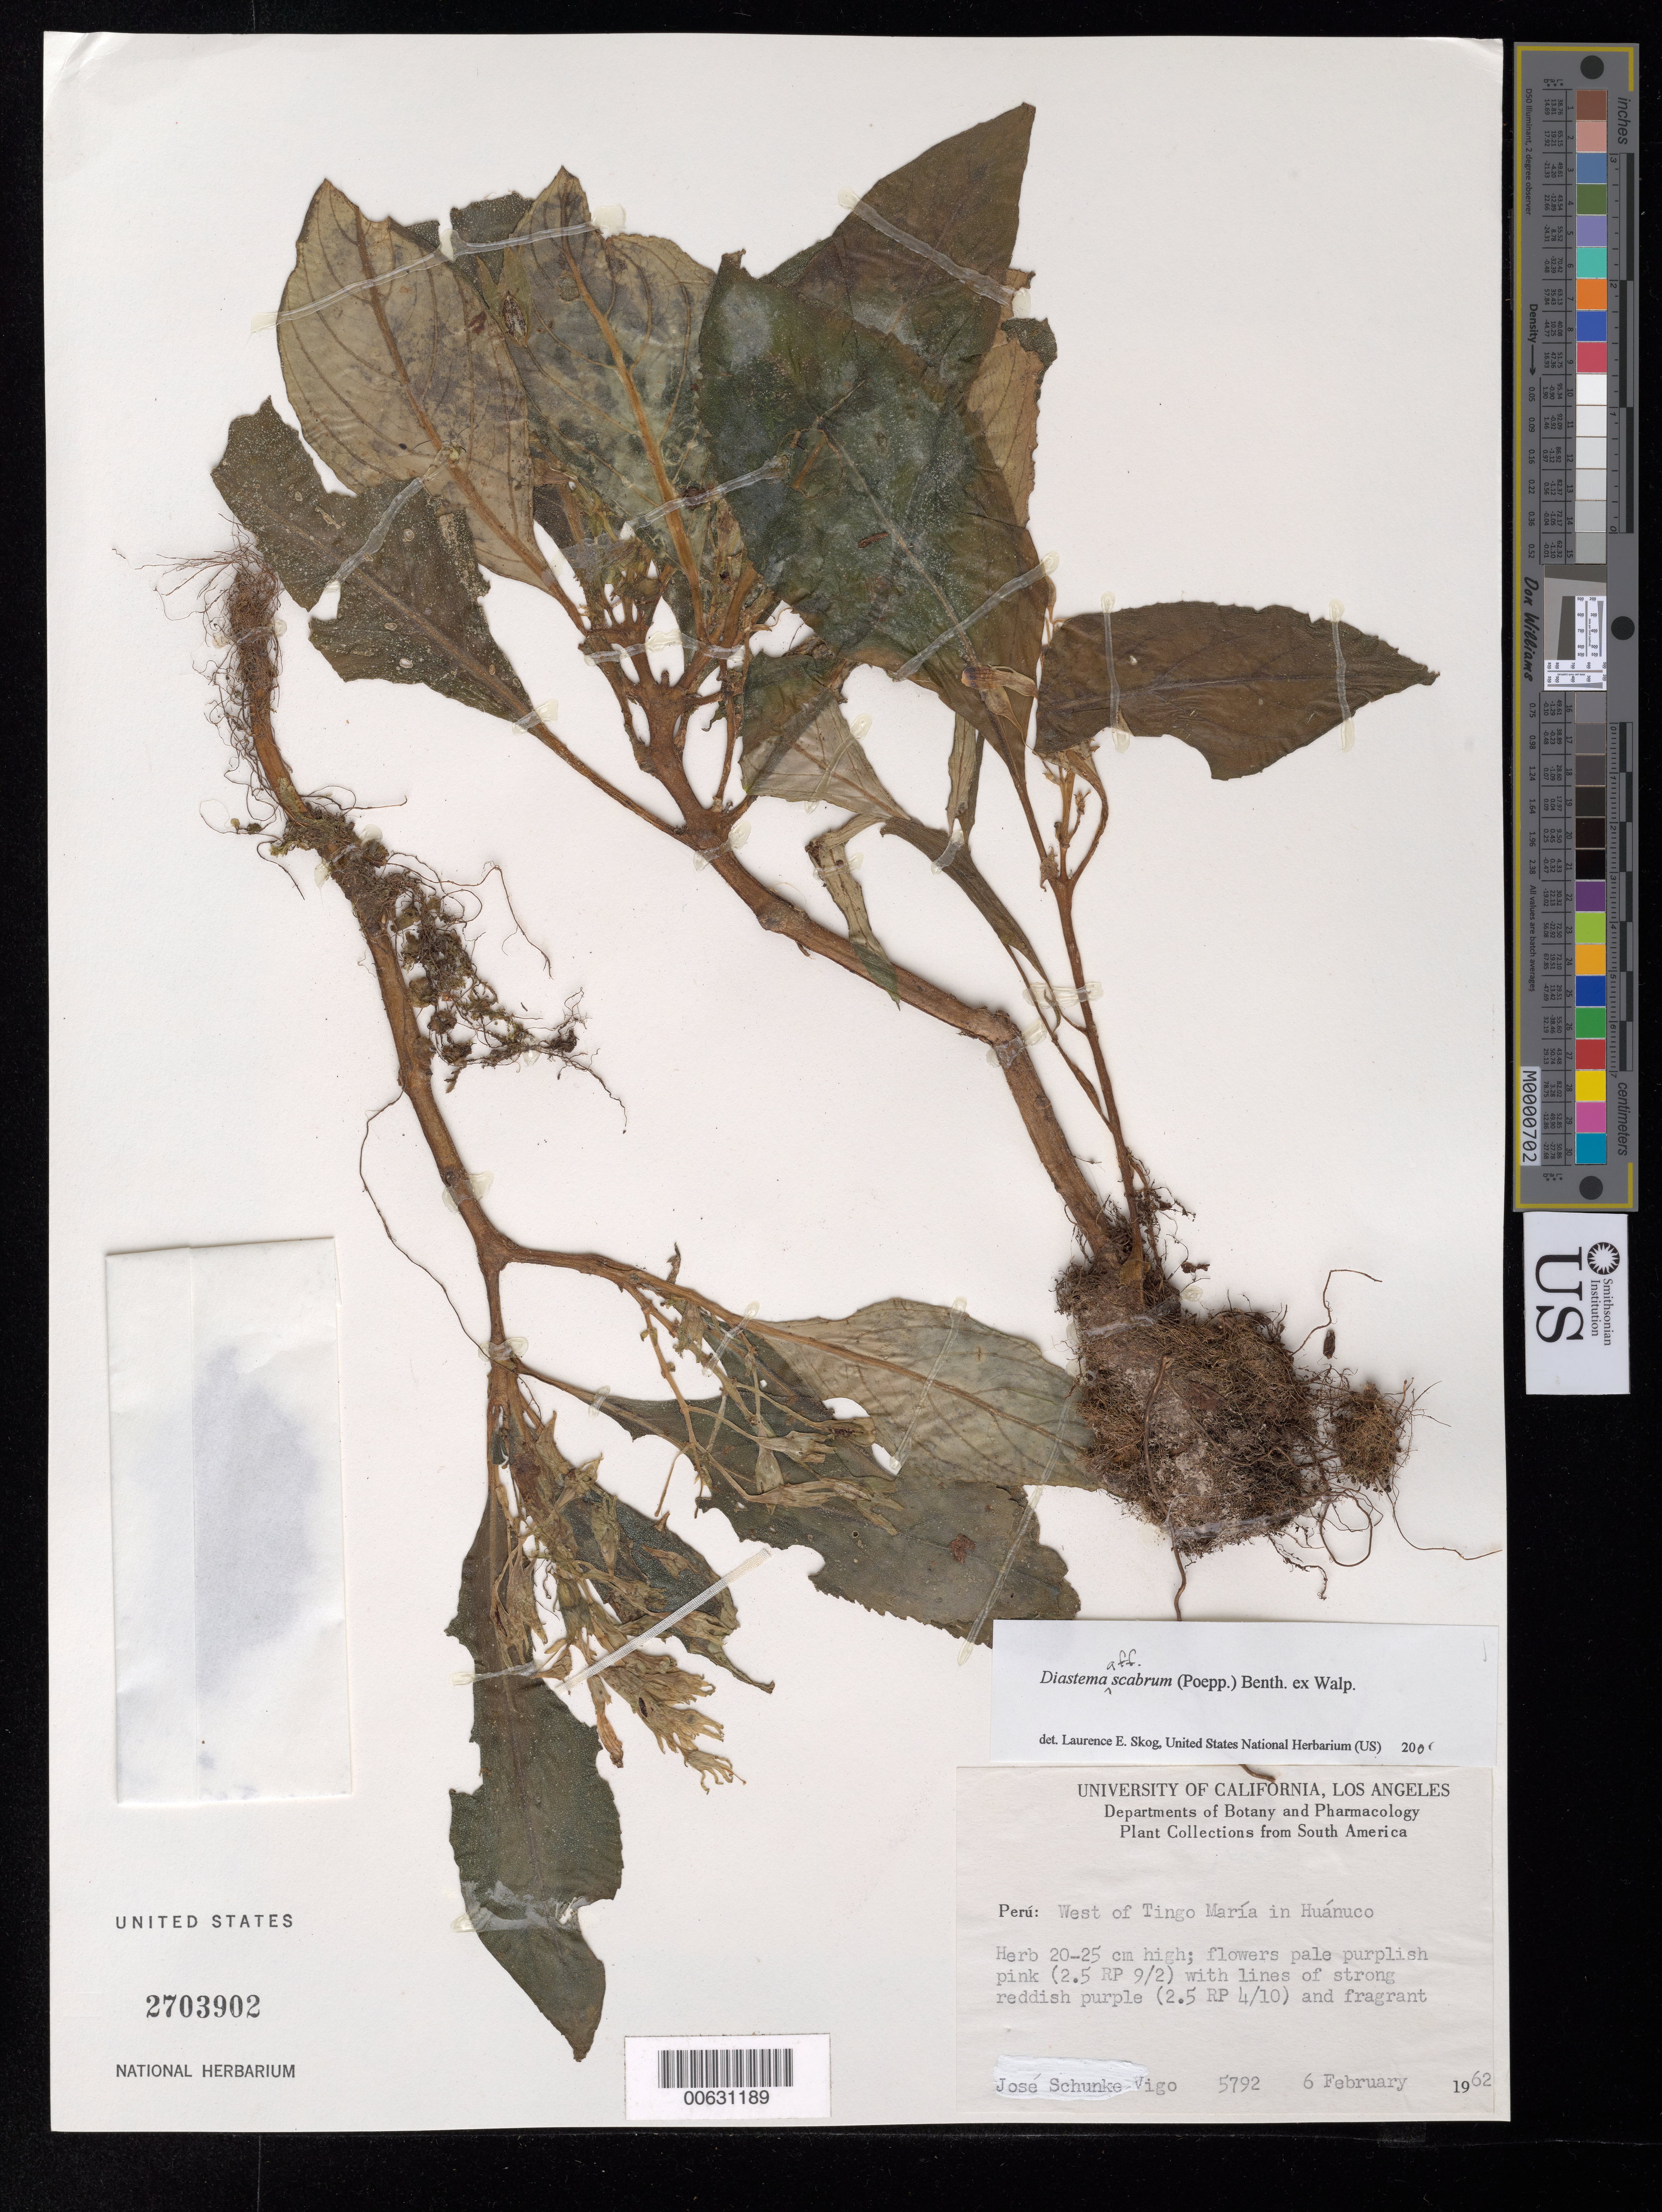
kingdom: Plantae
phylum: Tracheophyta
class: Magnoliopsida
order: Lamiales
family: Gesneriaceae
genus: Diastema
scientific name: Diastema scabrum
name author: (Poepp.) Benth. ex Walp.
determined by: Skog, Laurence E.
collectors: J. Schunke Vigo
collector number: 5792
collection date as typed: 06 Feb 1962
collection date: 1962-02-06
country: Peru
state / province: Huánuco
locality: West of Tingo María in Huánuco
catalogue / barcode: US 2703902